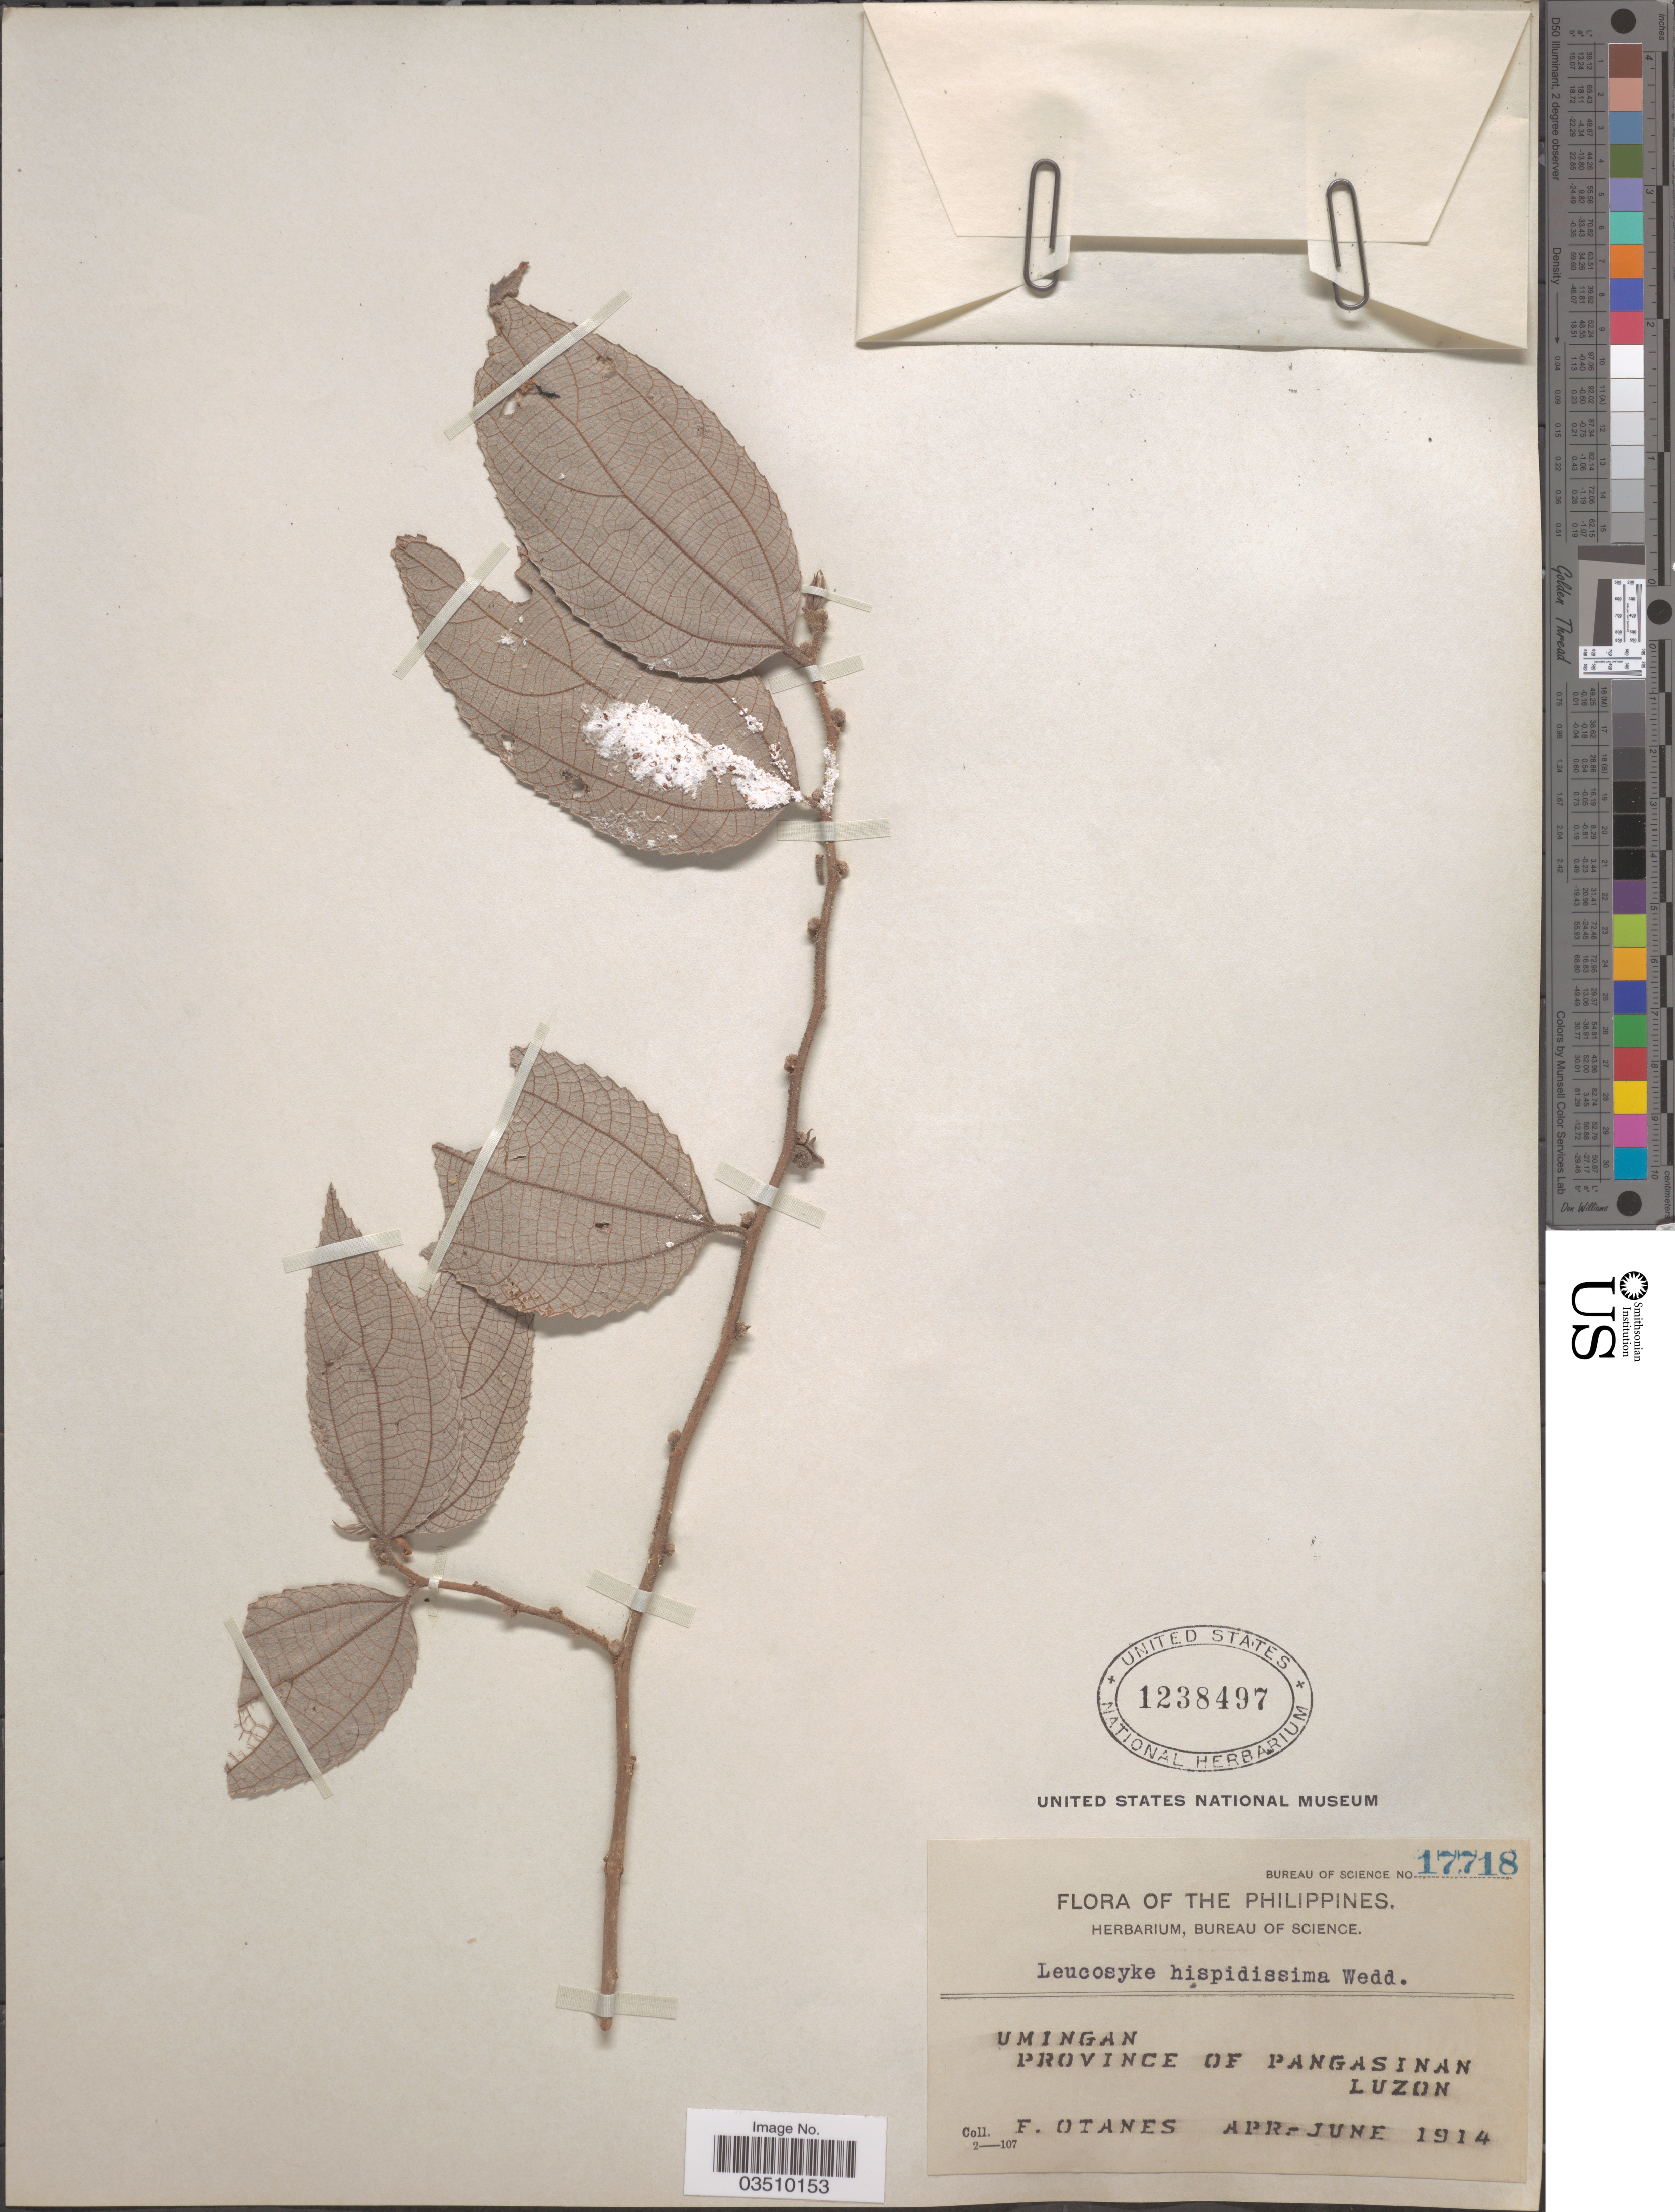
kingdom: Plantae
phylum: Tracheophyta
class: Magnoliopsida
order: Rosales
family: Urticaceae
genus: Leucosyke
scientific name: Leucosyke hispidissima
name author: Miq.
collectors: F. Q. Otanes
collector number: Bureau of Science 17718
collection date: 1914-04/1914-06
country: Philippines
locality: Umingan. Province of Pangasinan. Luzon.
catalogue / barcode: US 1238497